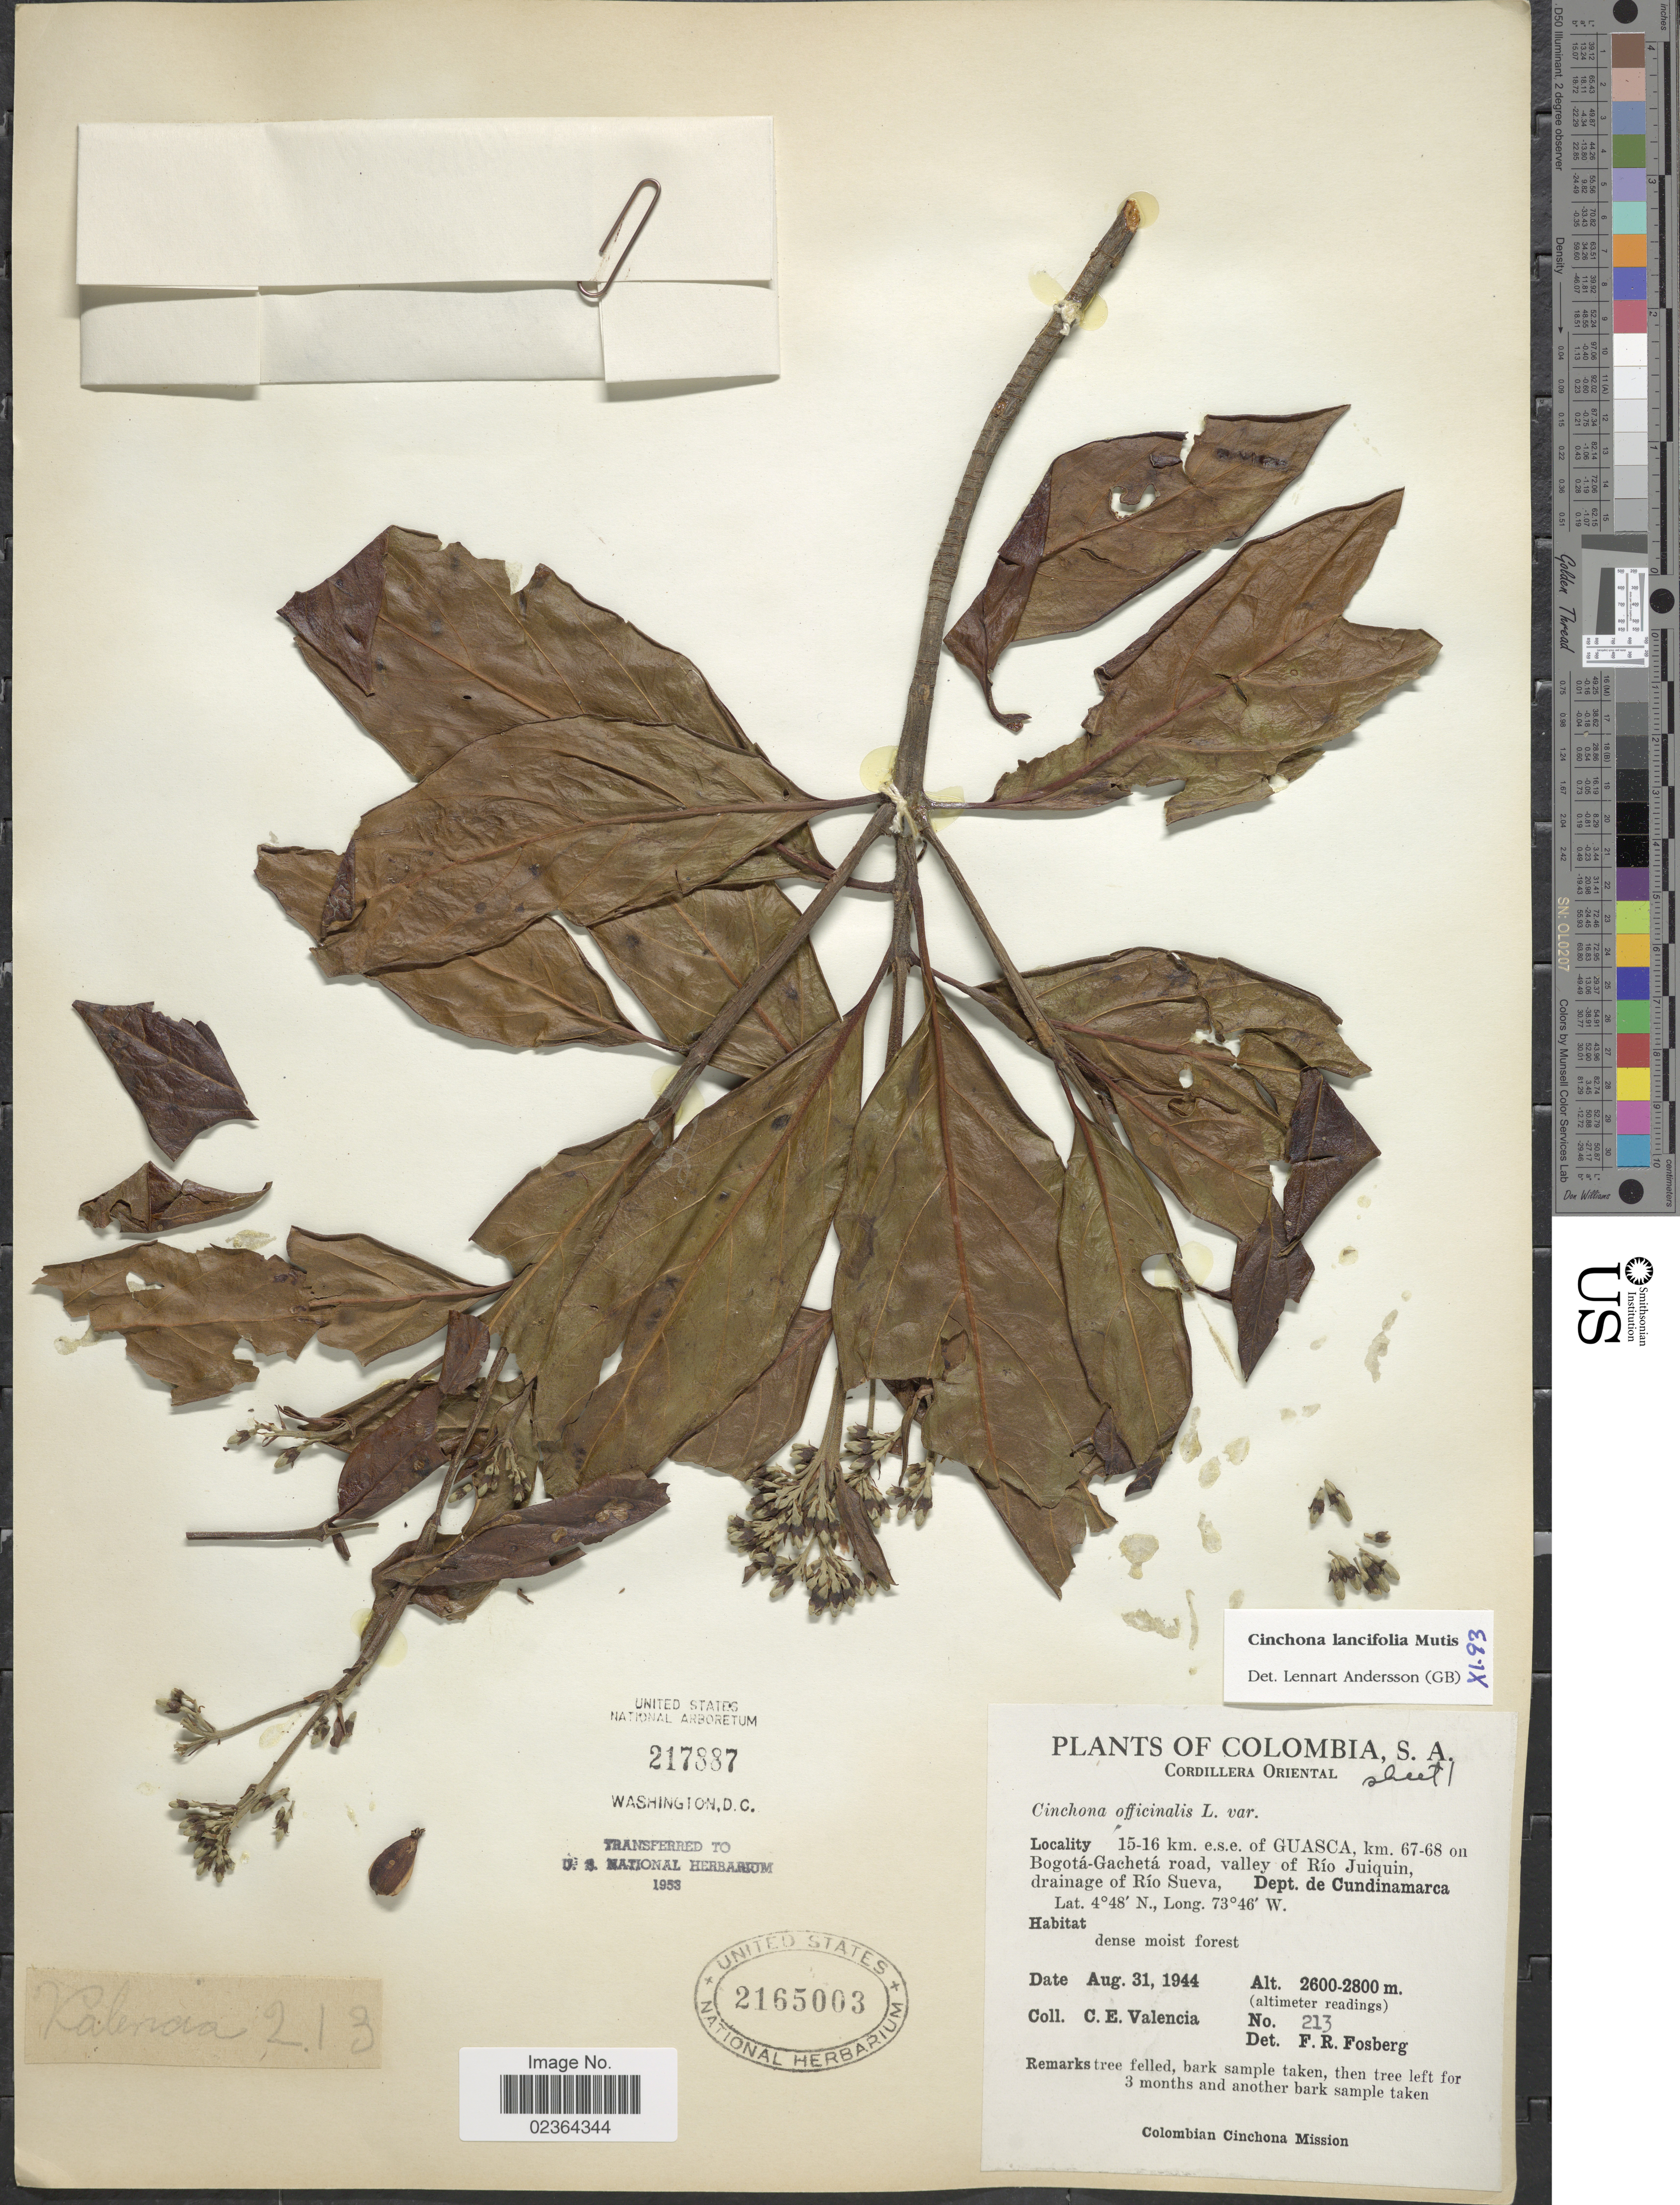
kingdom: Plantae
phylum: Tracheophyta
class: Magnoliopsida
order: Gentianales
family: Rubiaceae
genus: Cinchona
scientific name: Cinchona lancifolia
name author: Mutis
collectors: C. Valencia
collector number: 213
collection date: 1944-08-31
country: Colombia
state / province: Cundinamarca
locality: Cordillera Oriental, 15-16 km. e.s.e. of Guasca, km. 67-68 on Bogota-Gacheta road, valley of Rio Juiquin, drainage of Rio Sueva, Dept. de Cundinamarca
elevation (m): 2600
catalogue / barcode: US 2165003